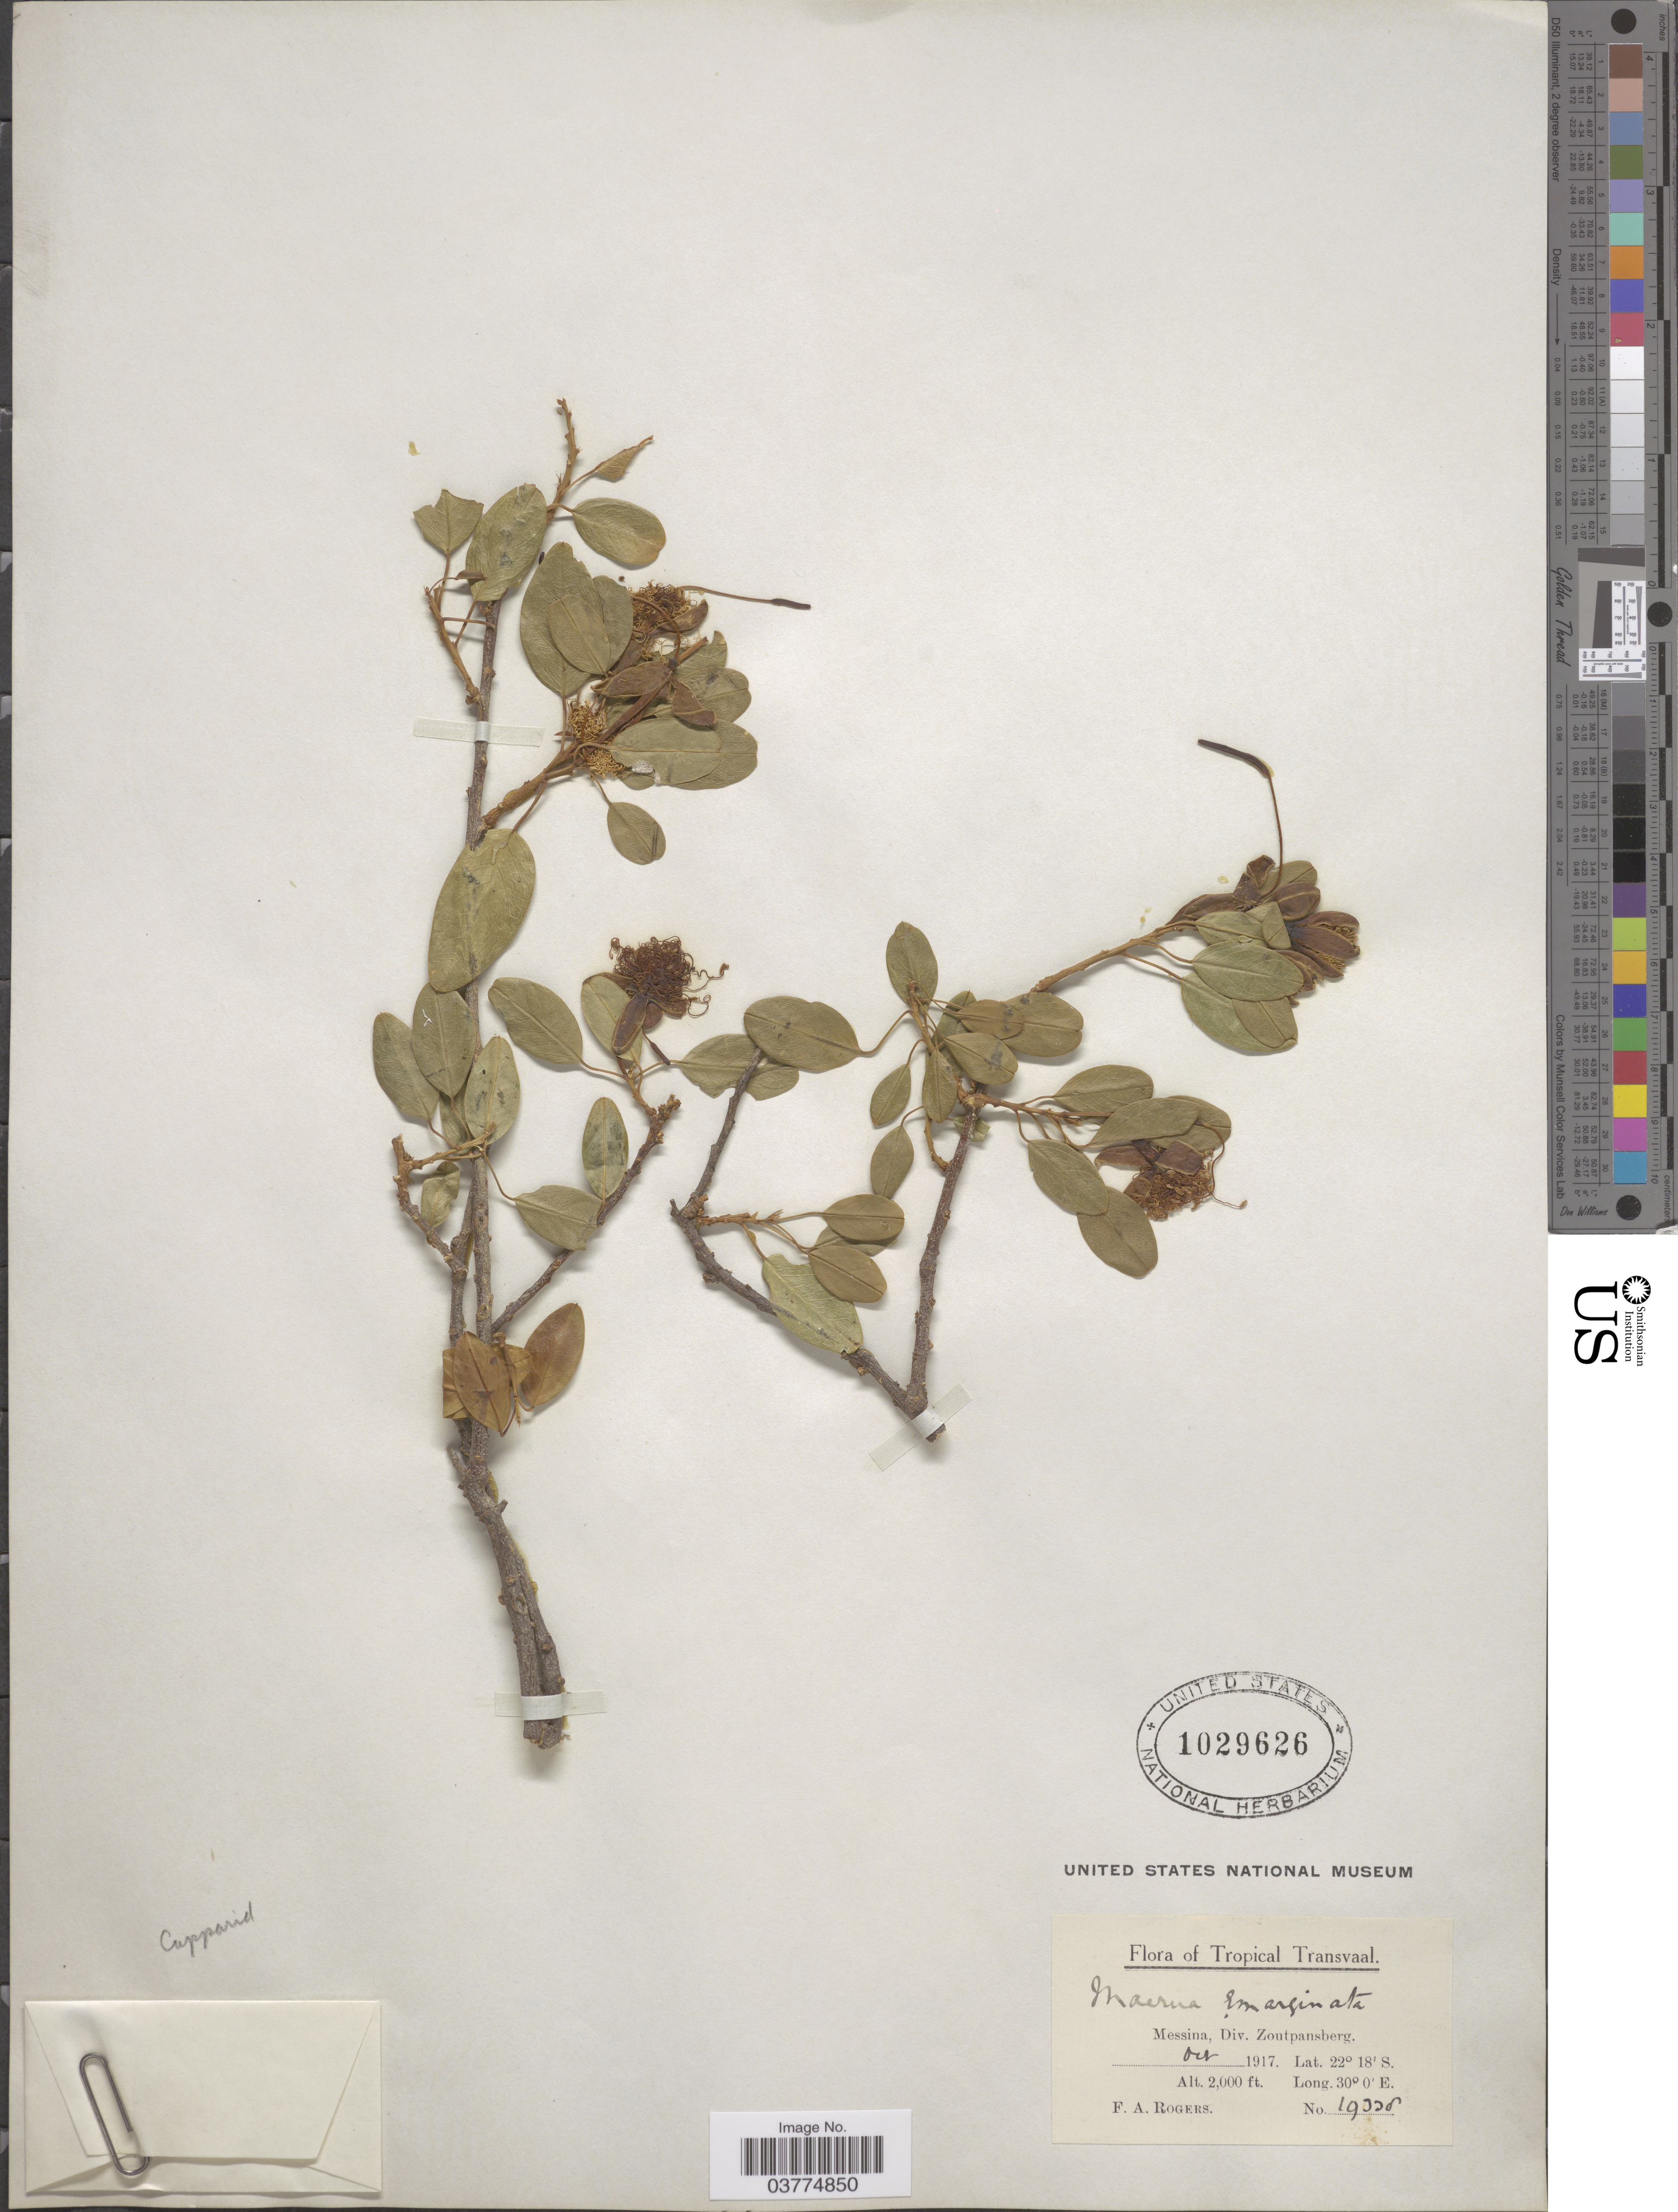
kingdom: Plantae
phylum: Tracheophyta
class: Magnoliopsida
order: Brassicales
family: Capparaceae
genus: Maerua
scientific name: Maerua emarginata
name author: Schinz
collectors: F. A. Rogers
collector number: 19338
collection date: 1917-10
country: South Africa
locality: Tropical Transvaal. Messina, Div. Zoutpansberg.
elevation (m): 610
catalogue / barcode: US 1029626